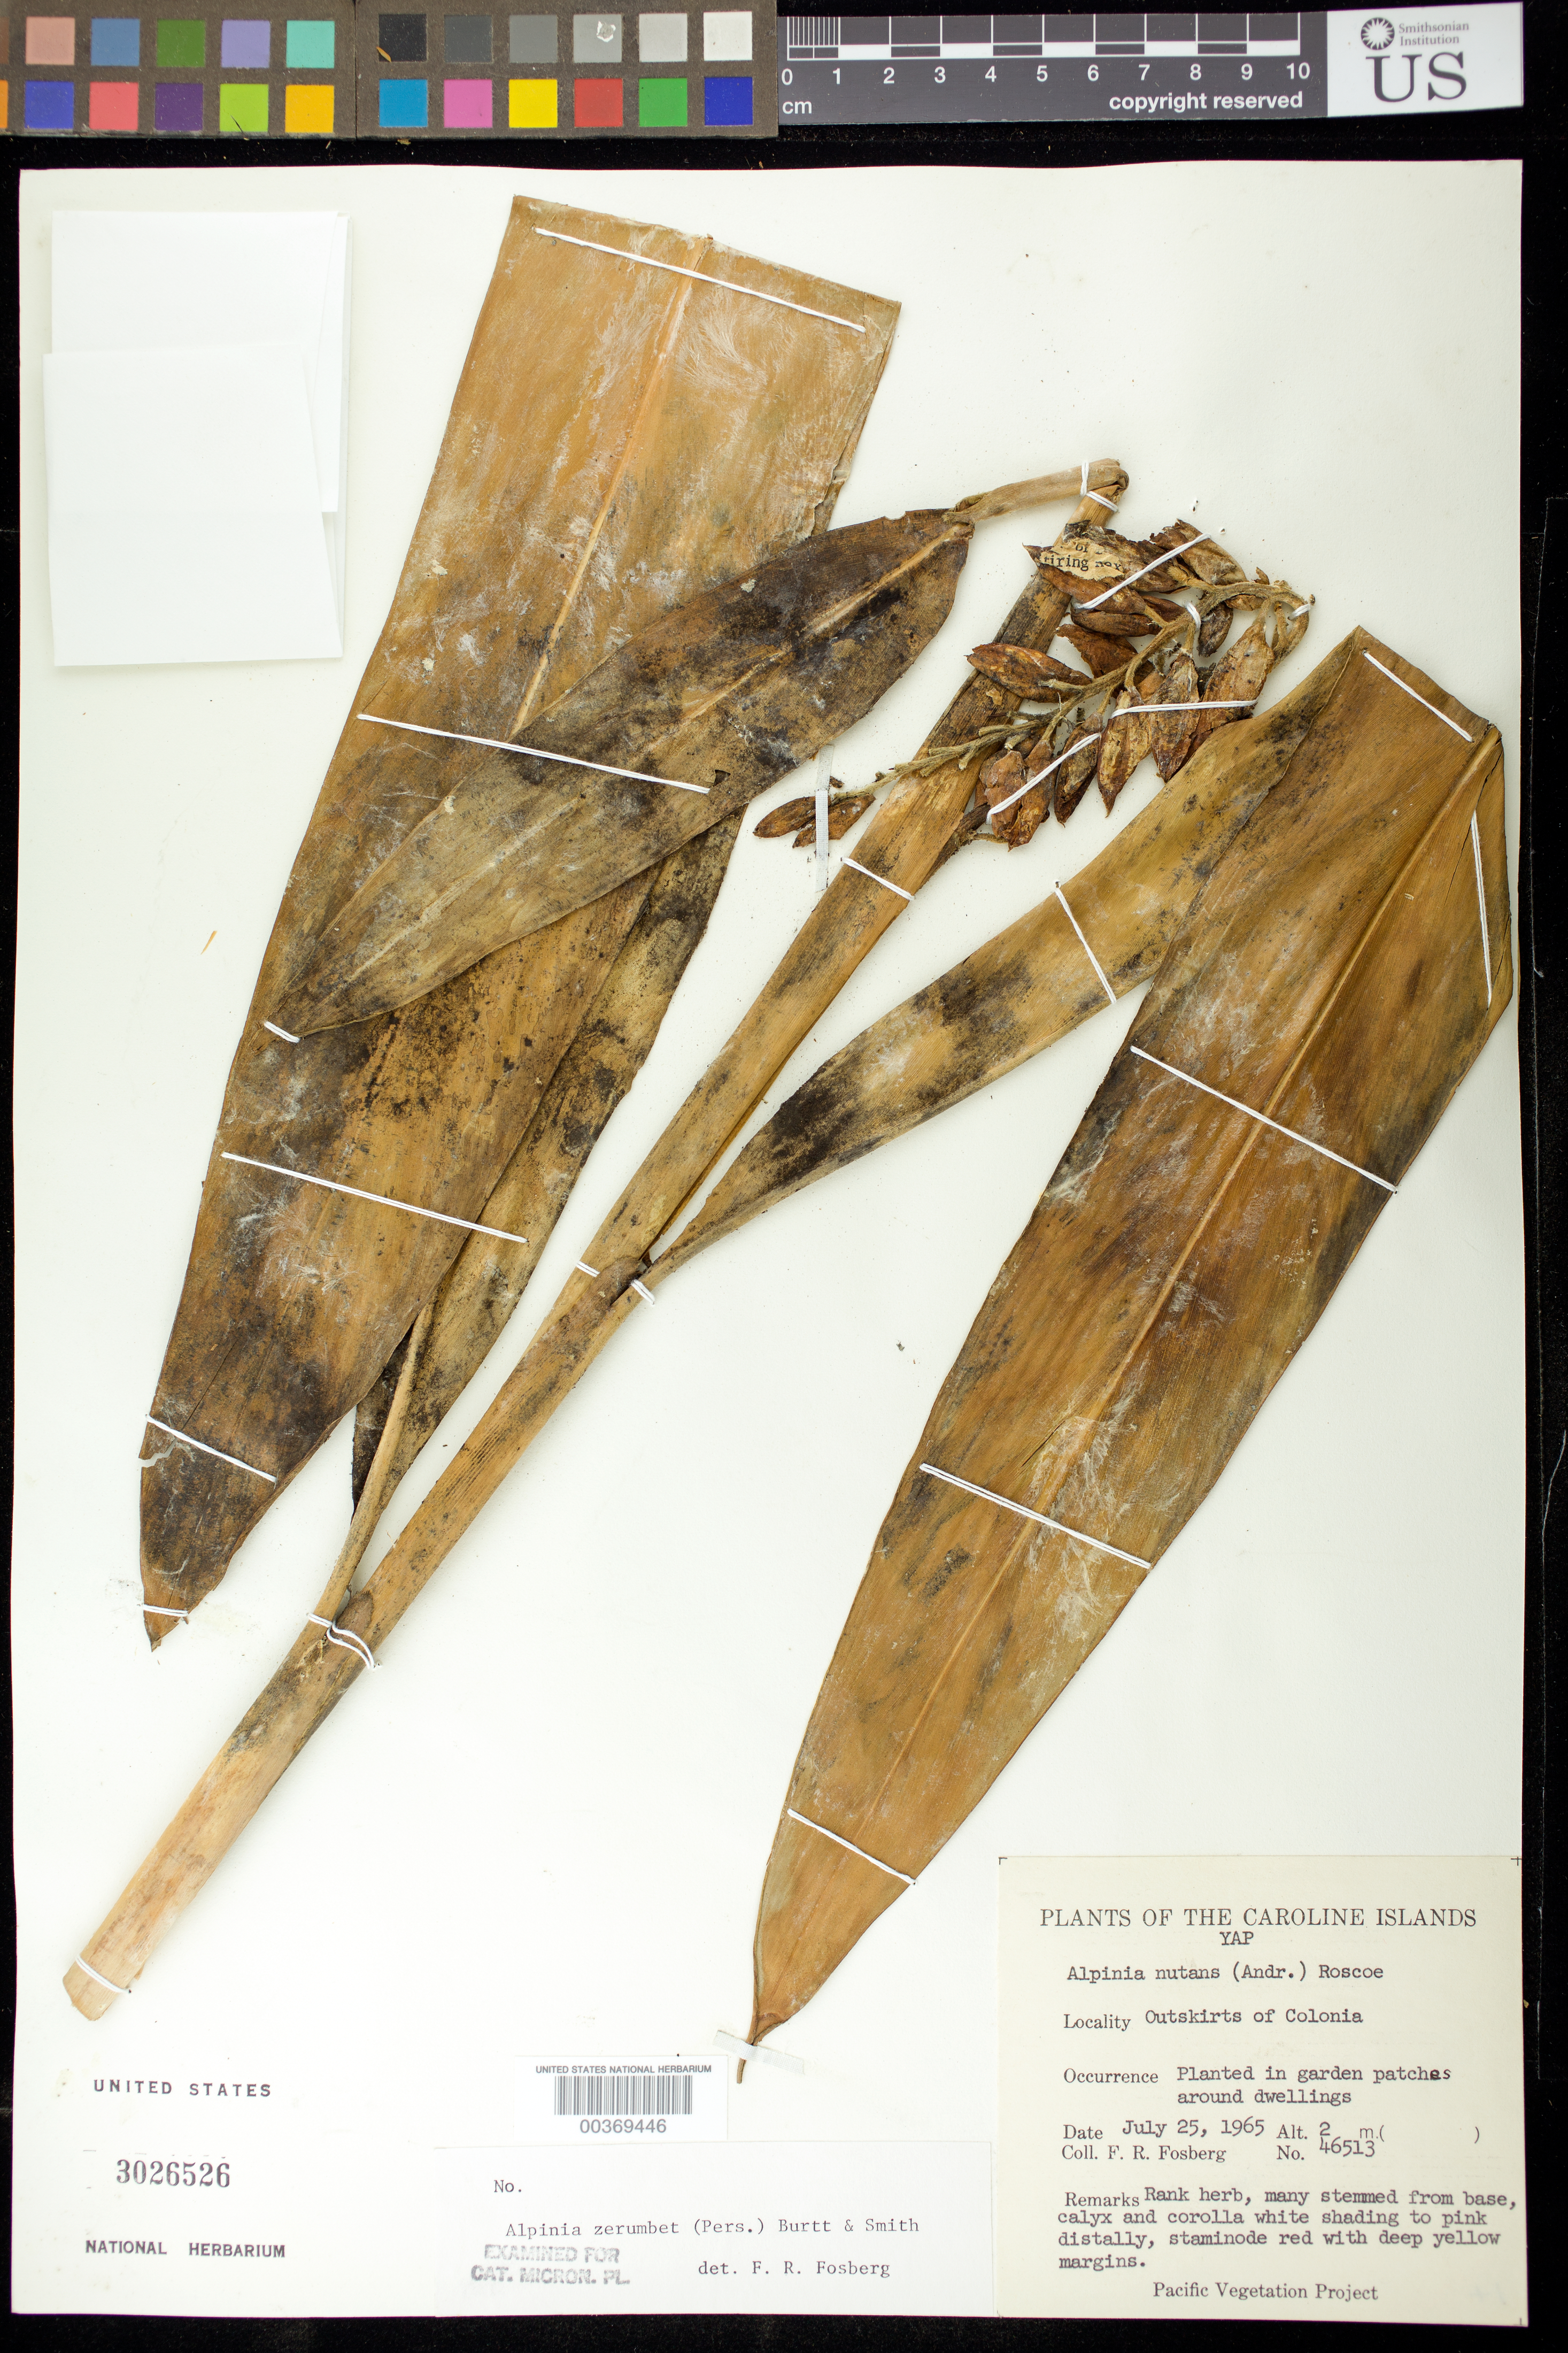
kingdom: Plantae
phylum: Tracheophyta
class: Liliopsida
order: Zingiberales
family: Zingiberaceae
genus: Alpinia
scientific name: Alpinia zerumbet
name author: (Pers.) B.L. Burtt & R.M. Sm.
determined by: Fosberg, F. R.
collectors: F. R. Fosberg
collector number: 46513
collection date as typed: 25 Jul 1965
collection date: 1965-07-25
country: Micronesia, Federated States of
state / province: Yap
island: Yap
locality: Plants of Caroline Islands, Yap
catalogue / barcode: US 3026526